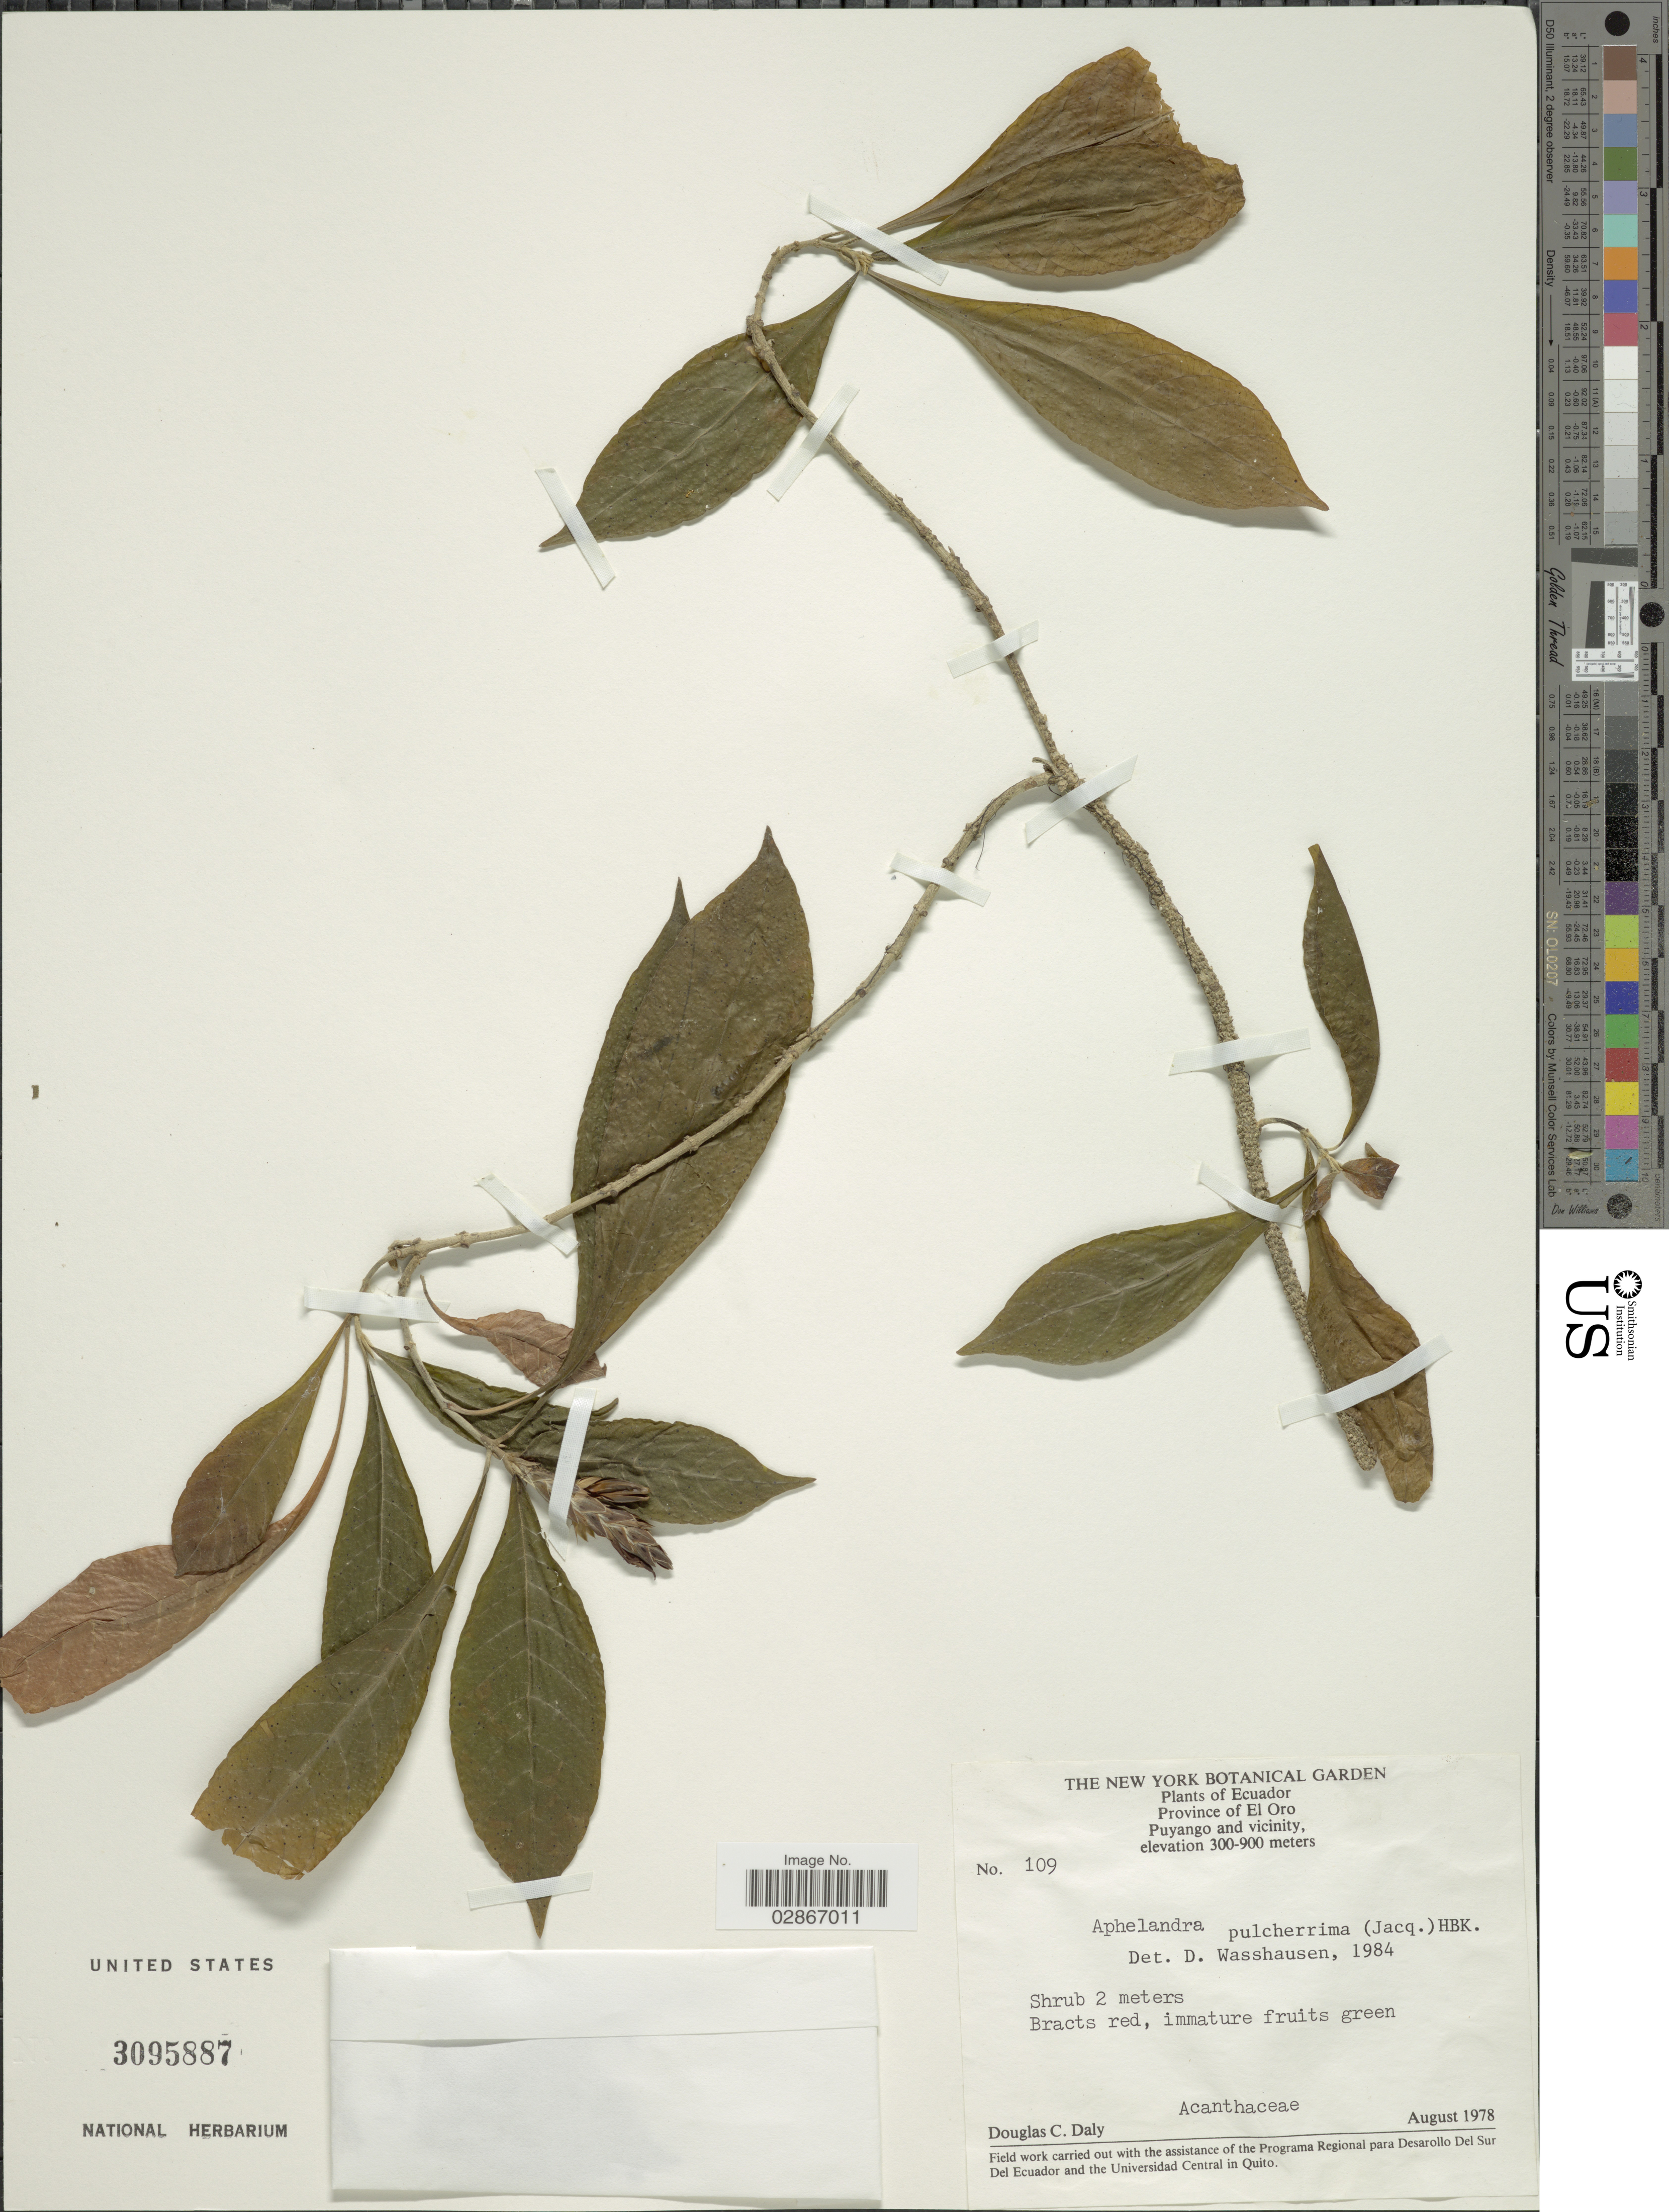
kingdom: Plantae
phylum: Tracheophyta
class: Magnoliopsida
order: Lamiales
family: Acanthaceae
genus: Aphelandra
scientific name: Aphelandra glabrata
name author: Willd. ex Nees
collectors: D. C. Daly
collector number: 109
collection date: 1978-08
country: Ecuador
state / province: El Oro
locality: Puyango and vicinity.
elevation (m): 300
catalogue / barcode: US 3095887